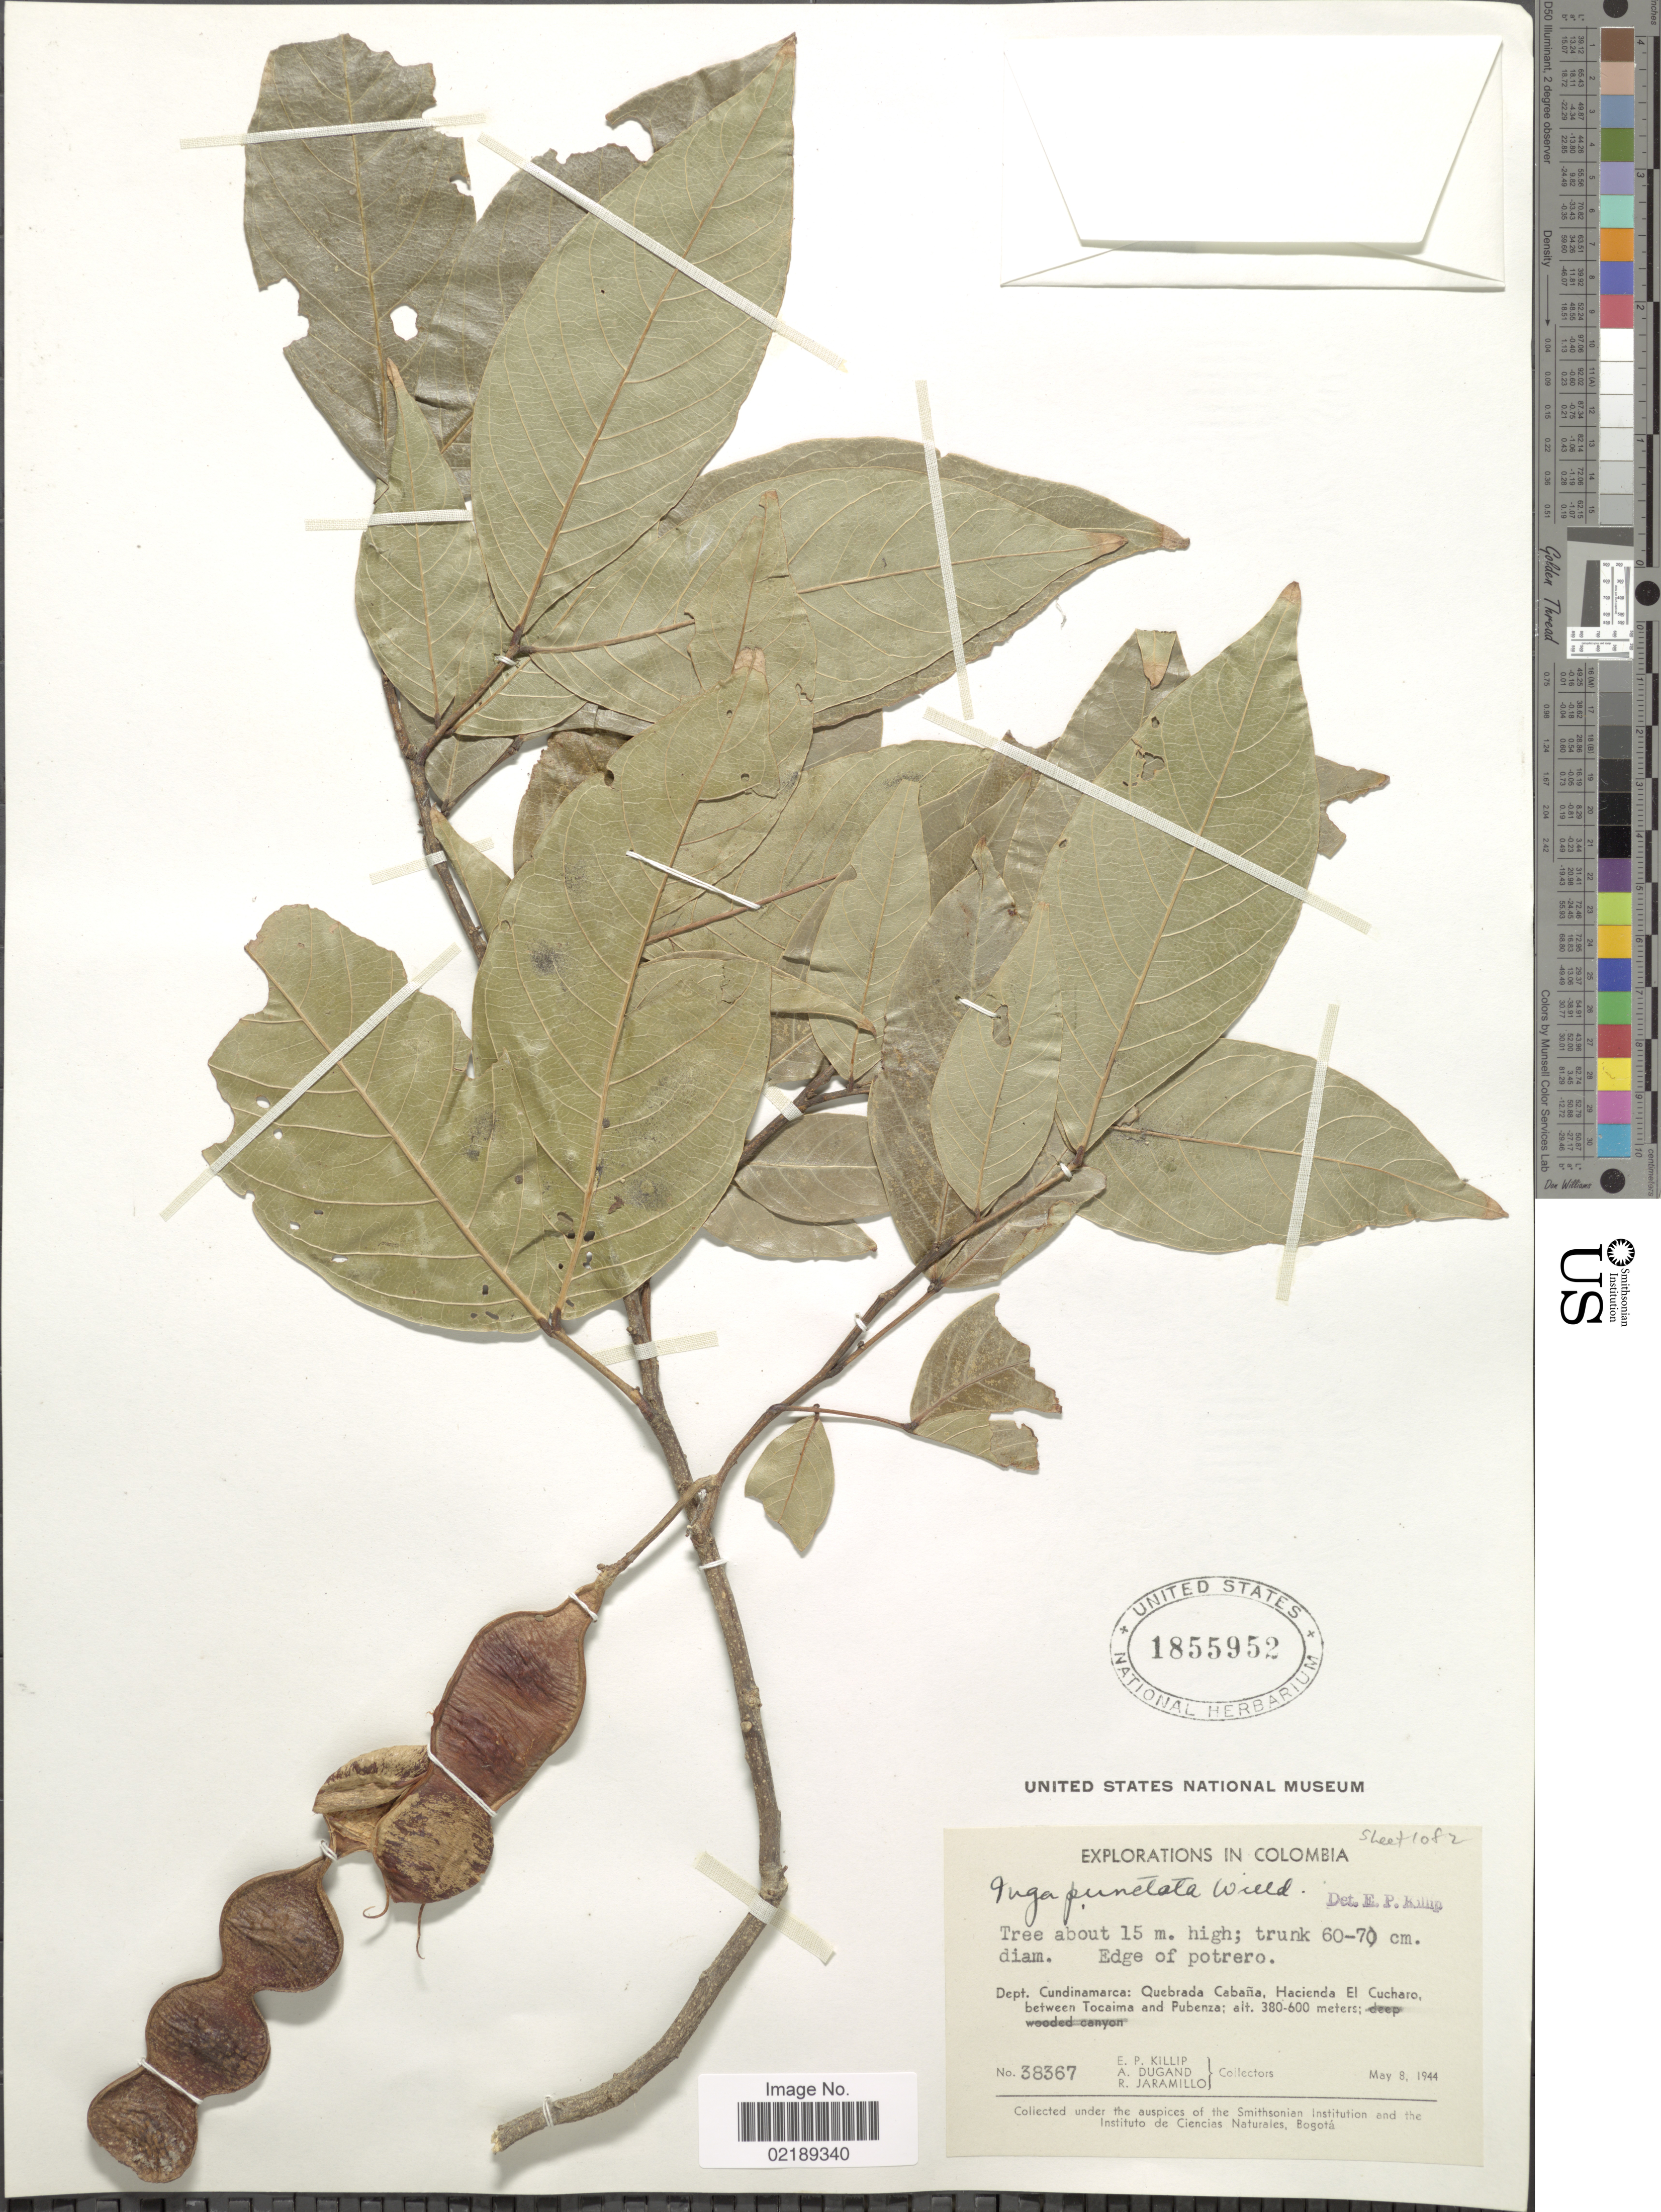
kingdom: Plantae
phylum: Tracheophyta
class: Magnoliopsida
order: Fabales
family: Fabaceae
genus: Inga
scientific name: Inga punctata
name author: Willd.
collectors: E. P. Killip, A. Dugand & R. Jaramillo M.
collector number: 38367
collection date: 1944-05-08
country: Colombia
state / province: Cundinamarca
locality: Quebrada Cabana, Hacienda El Cucharo, between Tocaima and Pubenza.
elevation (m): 380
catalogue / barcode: US 1855952